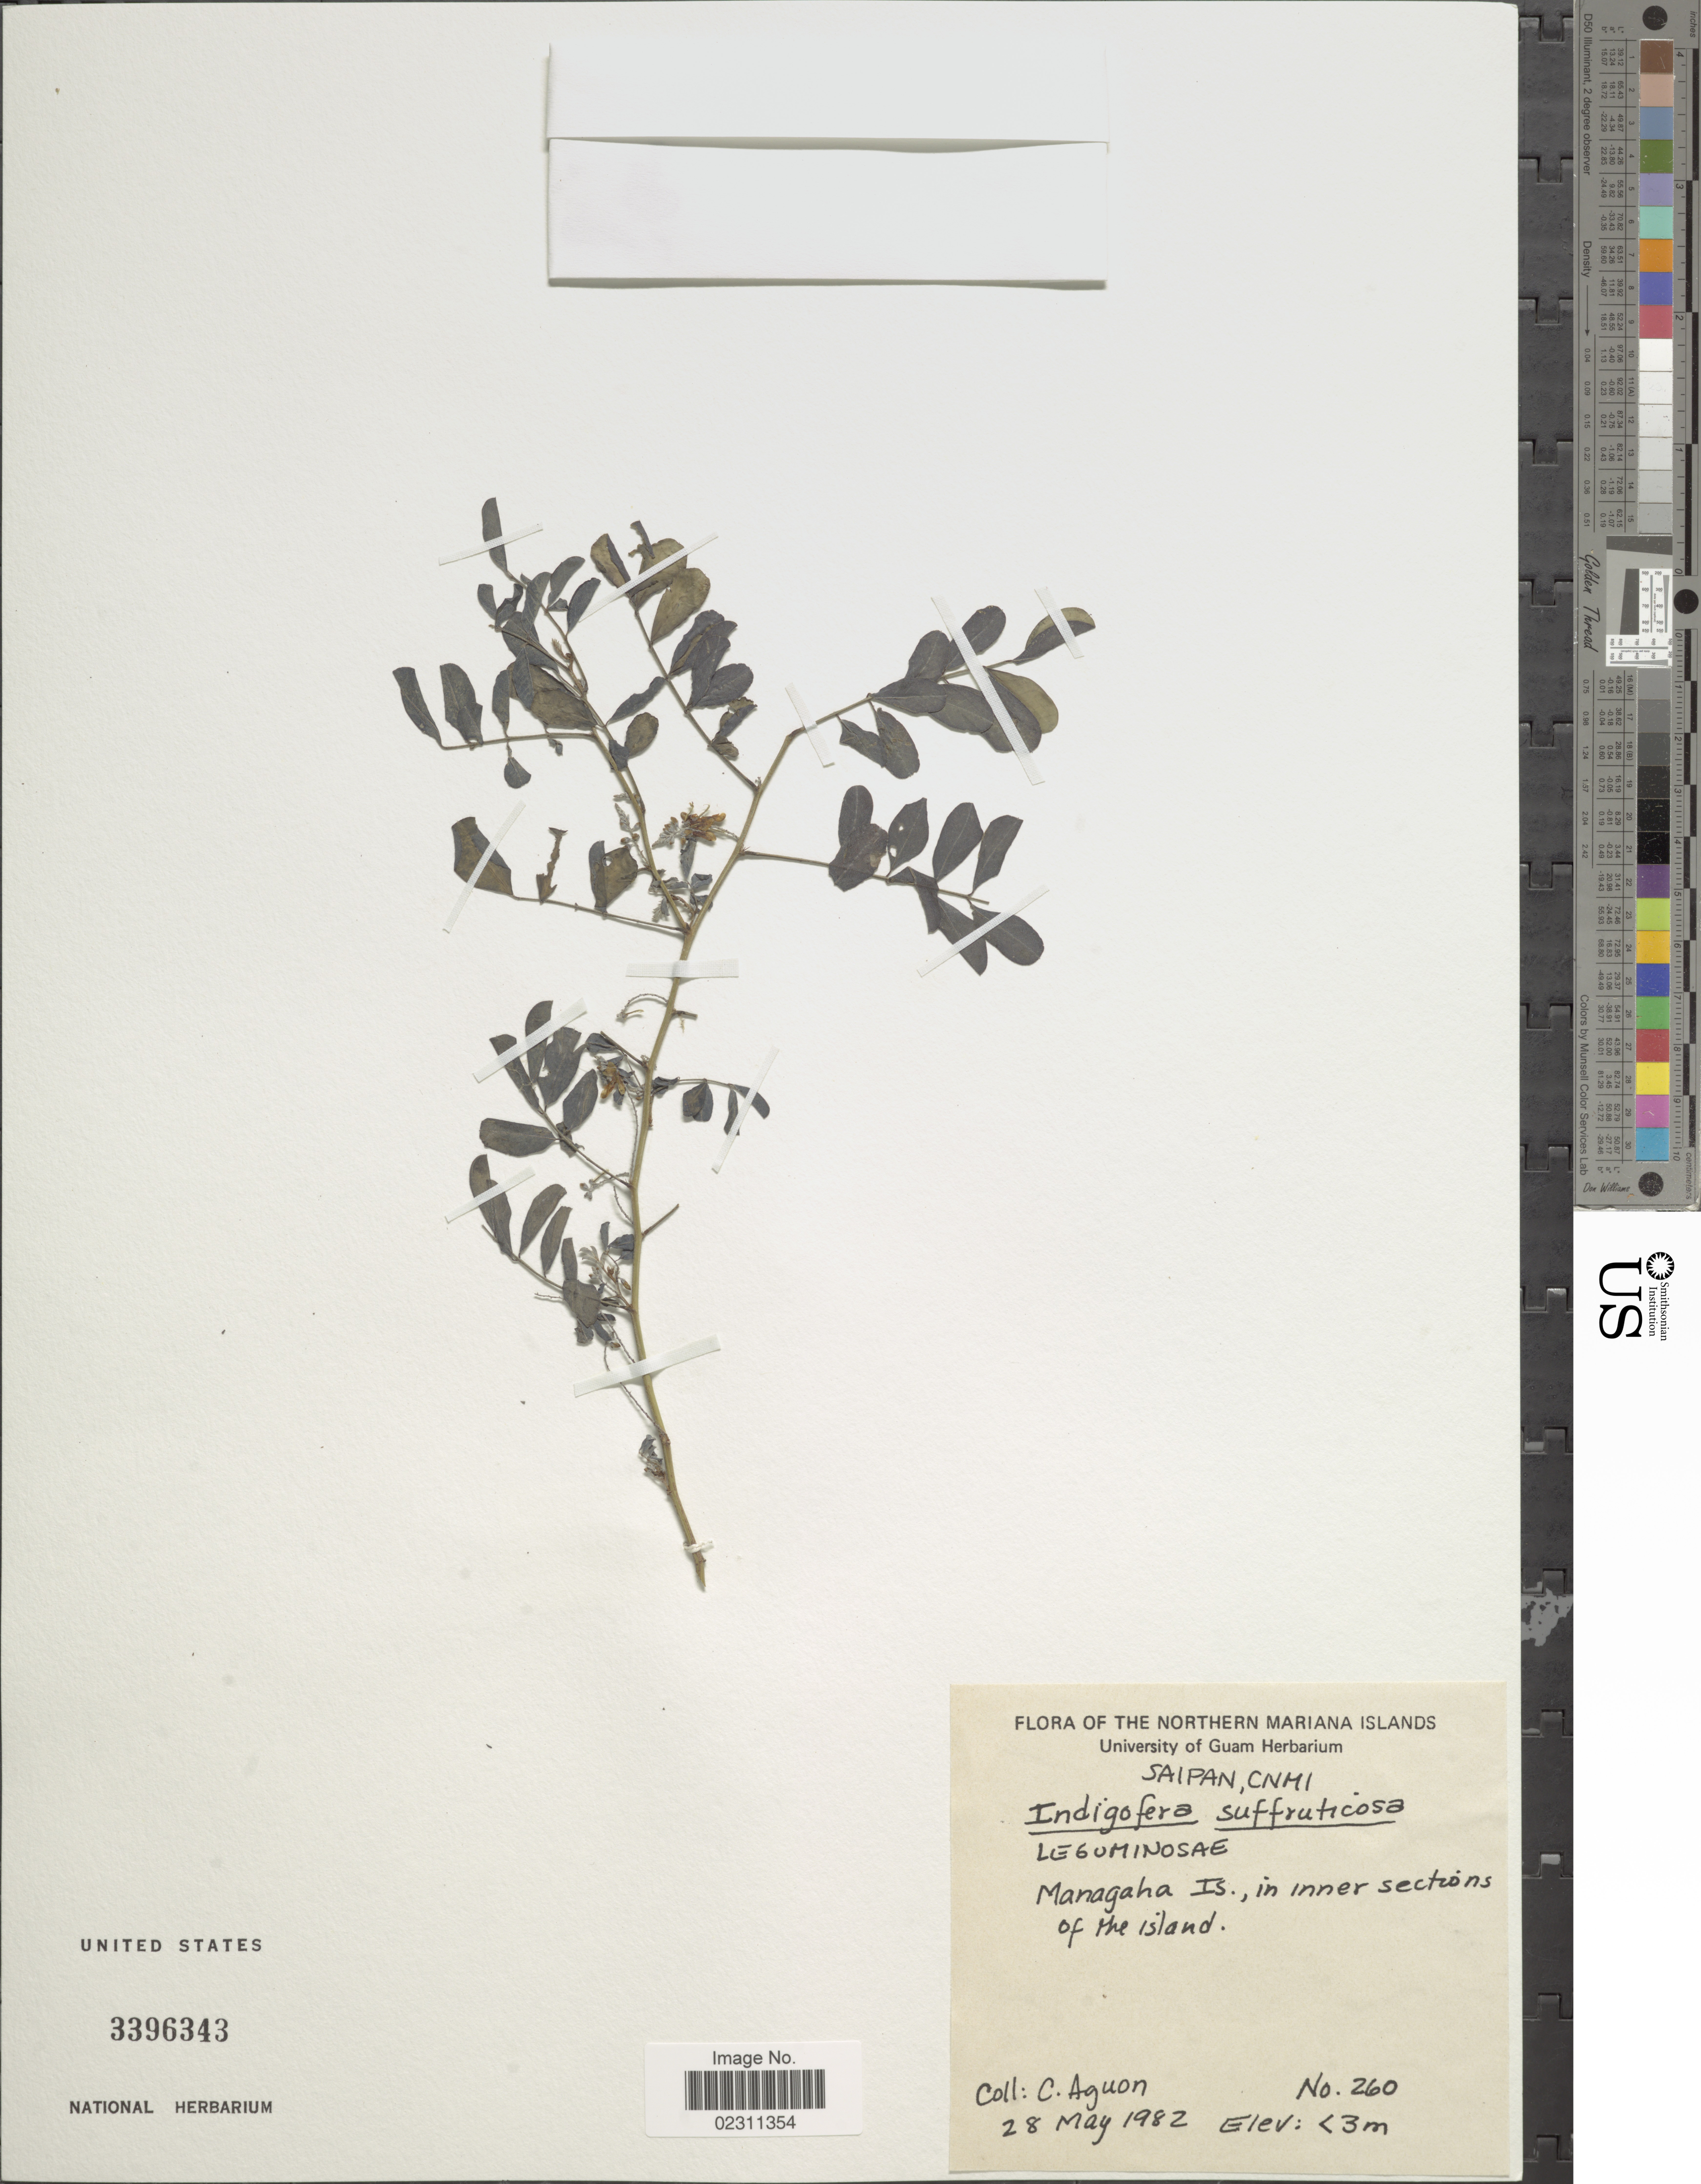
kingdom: Plantae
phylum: Tracheophyta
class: Magnoliopsida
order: Fabales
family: Fabaceae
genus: Indigofera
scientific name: Indigofera suffruticosa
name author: Mill.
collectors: C. Aguon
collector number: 260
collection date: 1982-05-28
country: Northern Mariana Islands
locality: Saipan, CNMI. Managaha Is., in inner sections of the island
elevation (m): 3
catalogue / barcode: US 3396343